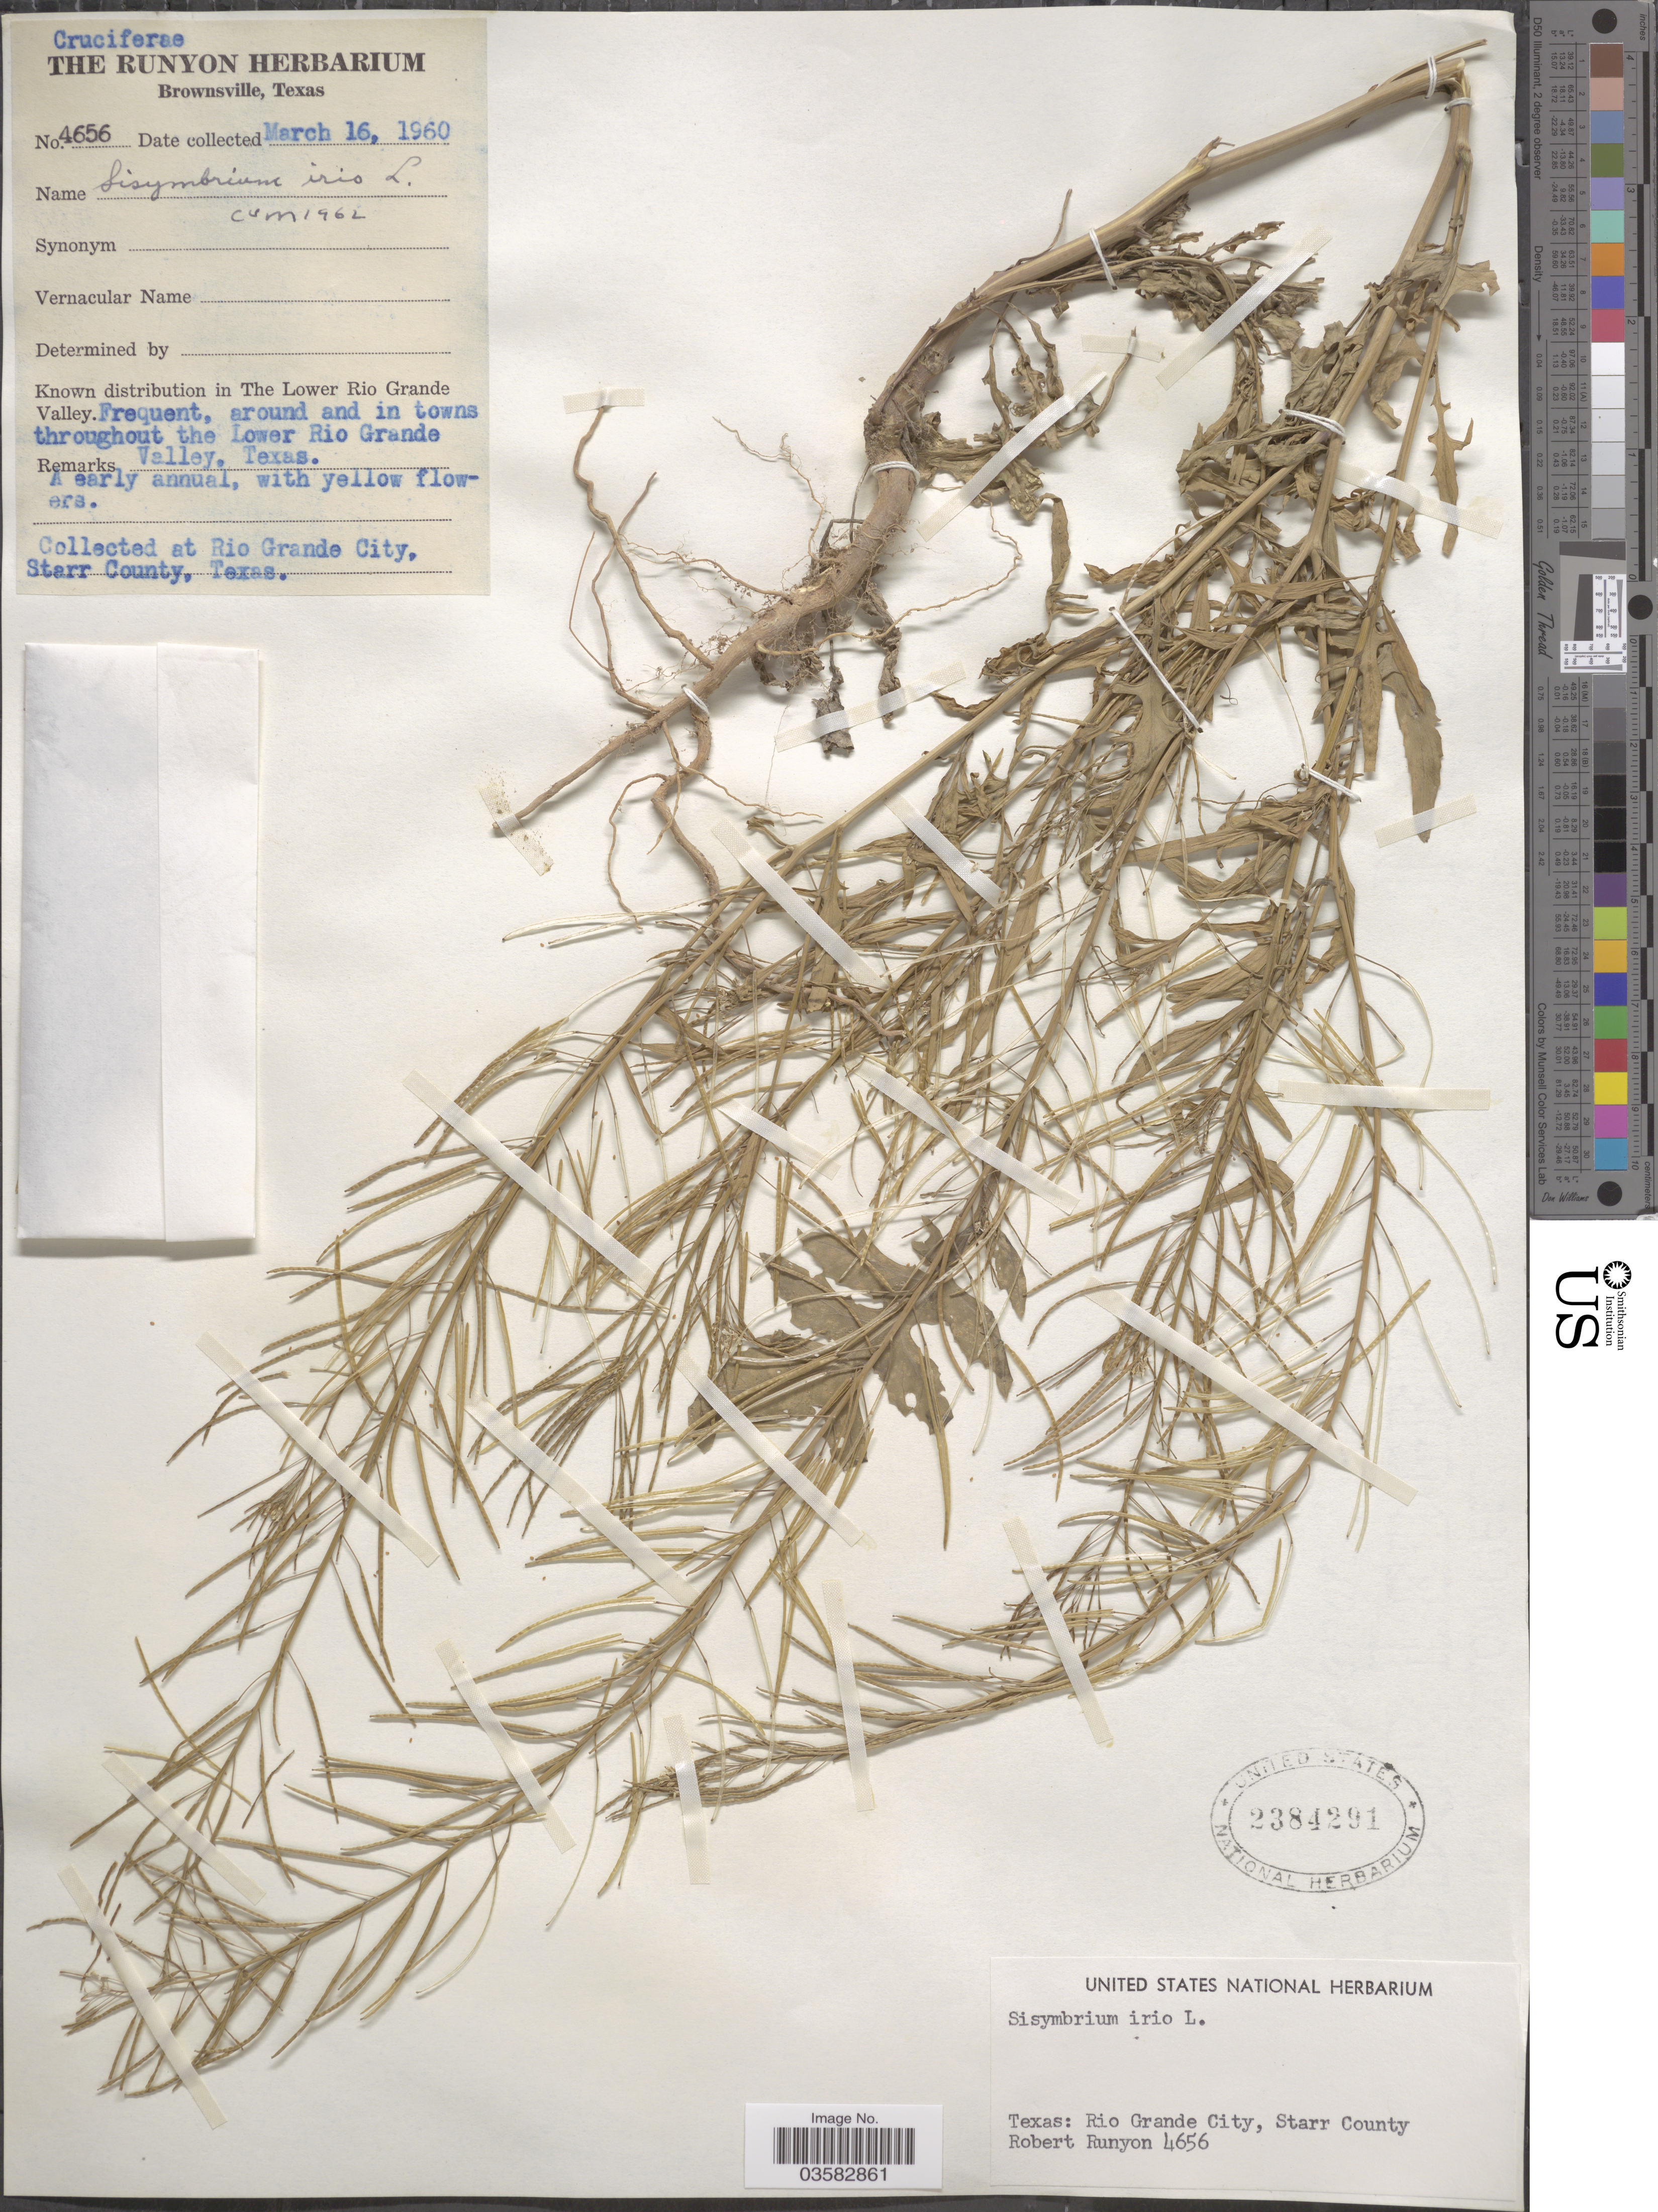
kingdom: Plantae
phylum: Tracheophyta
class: Magnoliopsida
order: Brassicales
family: Brassicaceae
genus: Sisymbrium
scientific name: Sisymbrium irio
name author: L.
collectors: R. Runyon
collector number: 4656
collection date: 1960-03-16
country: United States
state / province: Texas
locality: Rio Grande City, Starr County. Known distribution in The Lower Rio Grande Valley. Frequent, around and in towns throughout the Lower Rio Grande Valley.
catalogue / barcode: US 2384291